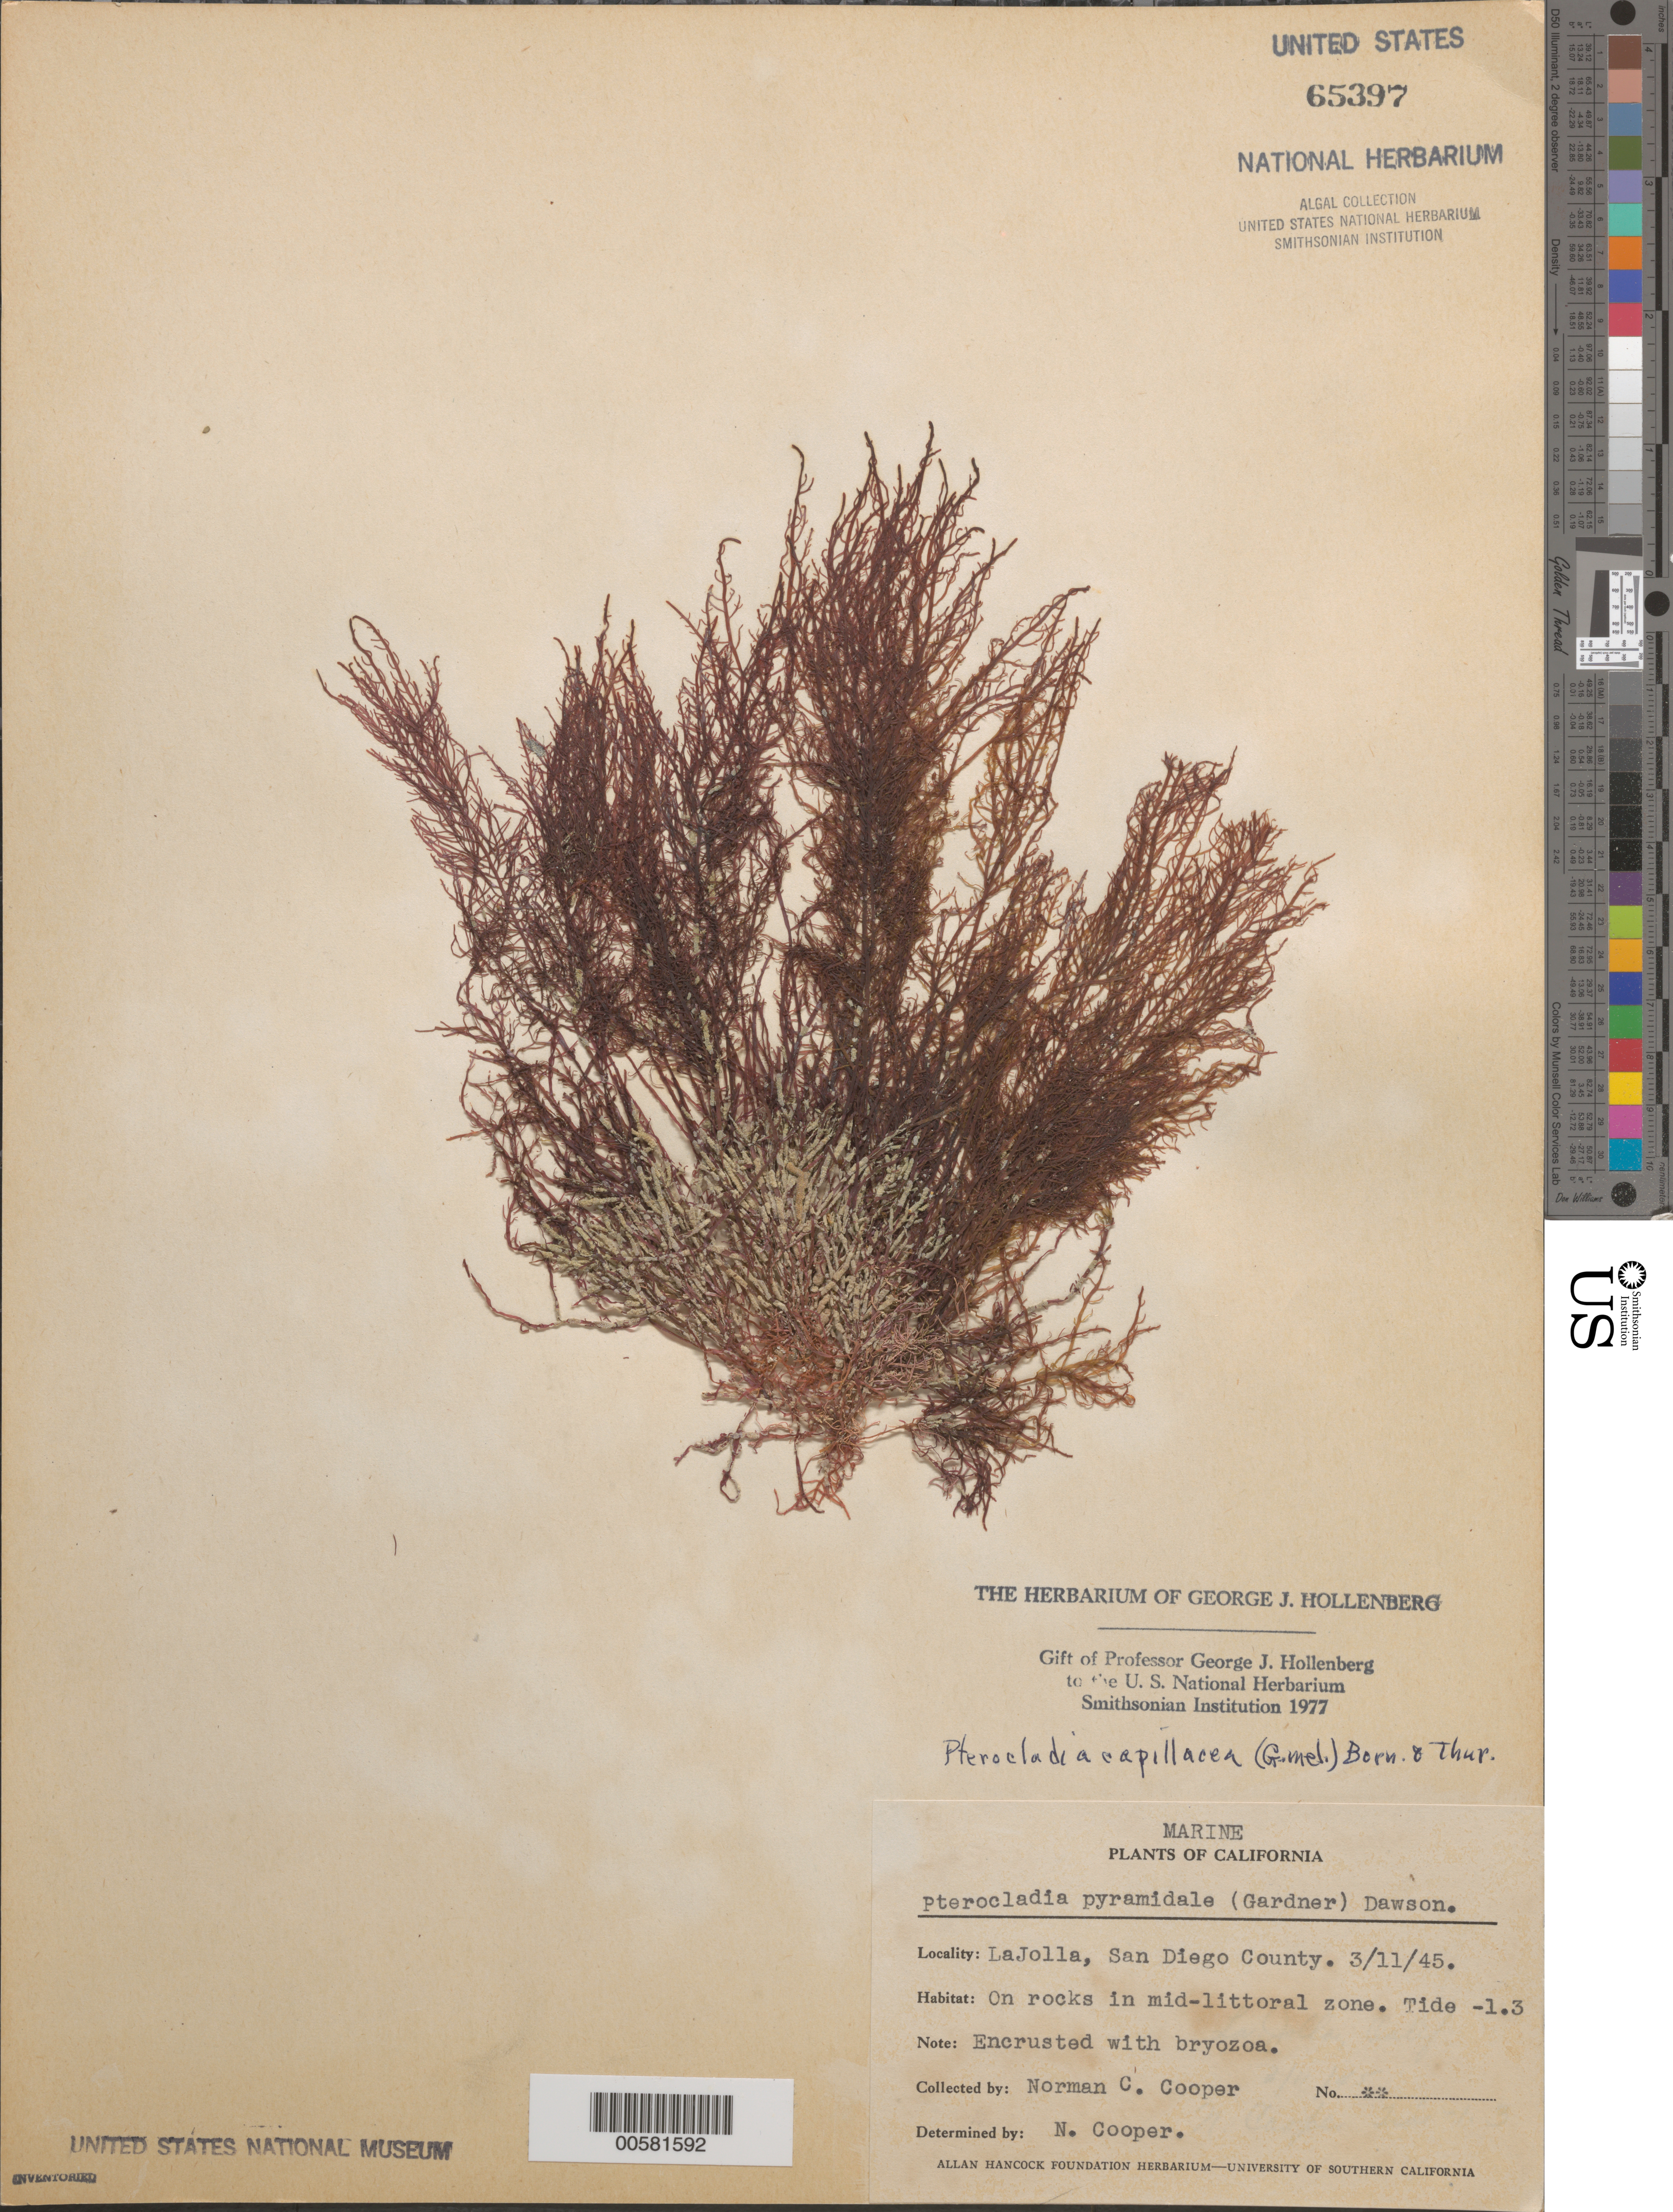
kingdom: Plantae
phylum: Rhodophyta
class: Florideophyceae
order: Gelidiales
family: Pterocladiaceae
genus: Pterocladiella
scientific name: Pterocladiella capillacea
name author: (S.G. Gmel.) Santelices & Hommers.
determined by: Algae name updating Project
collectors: N. Cooper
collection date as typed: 11 Mar 1945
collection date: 1945-03-11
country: United States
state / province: California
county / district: San Diego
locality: La Jolla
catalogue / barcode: US 65397